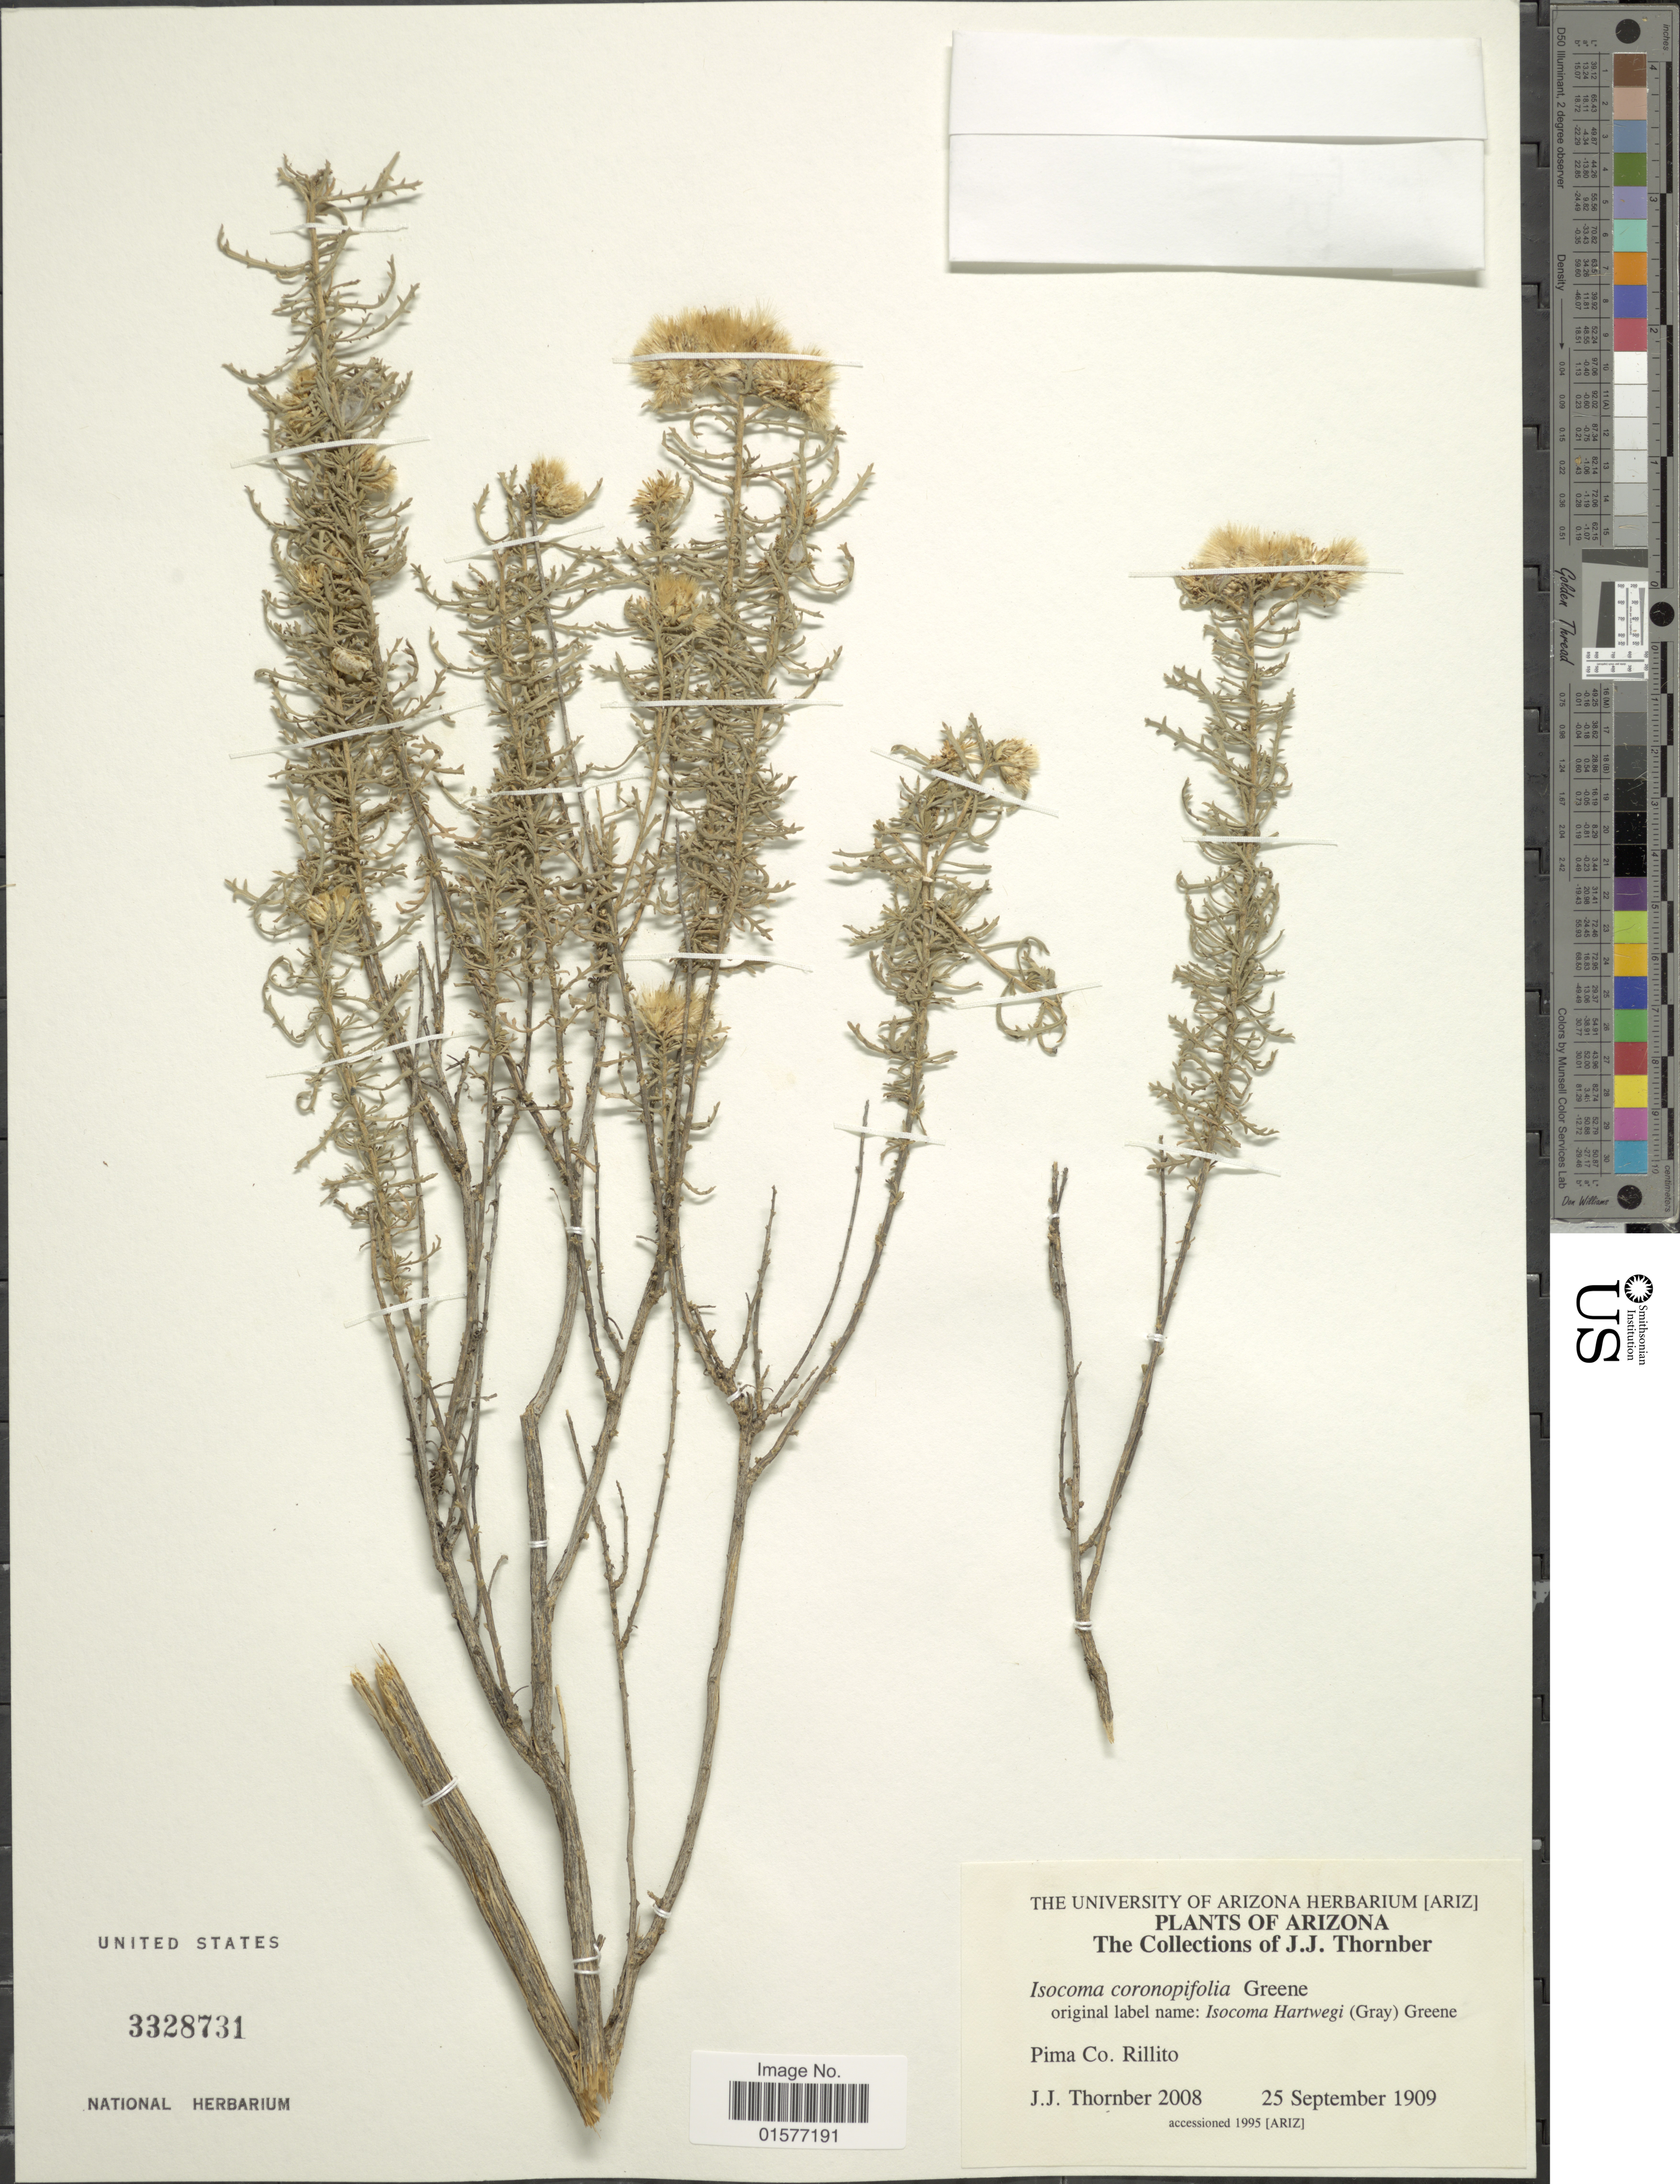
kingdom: Plantae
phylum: Tracheophyta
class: Magnoliopsida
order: Asterales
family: Asteraceae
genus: Isocoma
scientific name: Isocoma coronopifolia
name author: (A. Gray) Greene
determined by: Urbatsch, Lowell E., Curator (LSU), Louisiana State University (UNITED STATES)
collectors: J. Thornber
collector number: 2008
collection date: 1909-09-25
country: United States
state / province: Arizona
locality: Pima Co. Rillito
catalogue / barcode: US 3328731